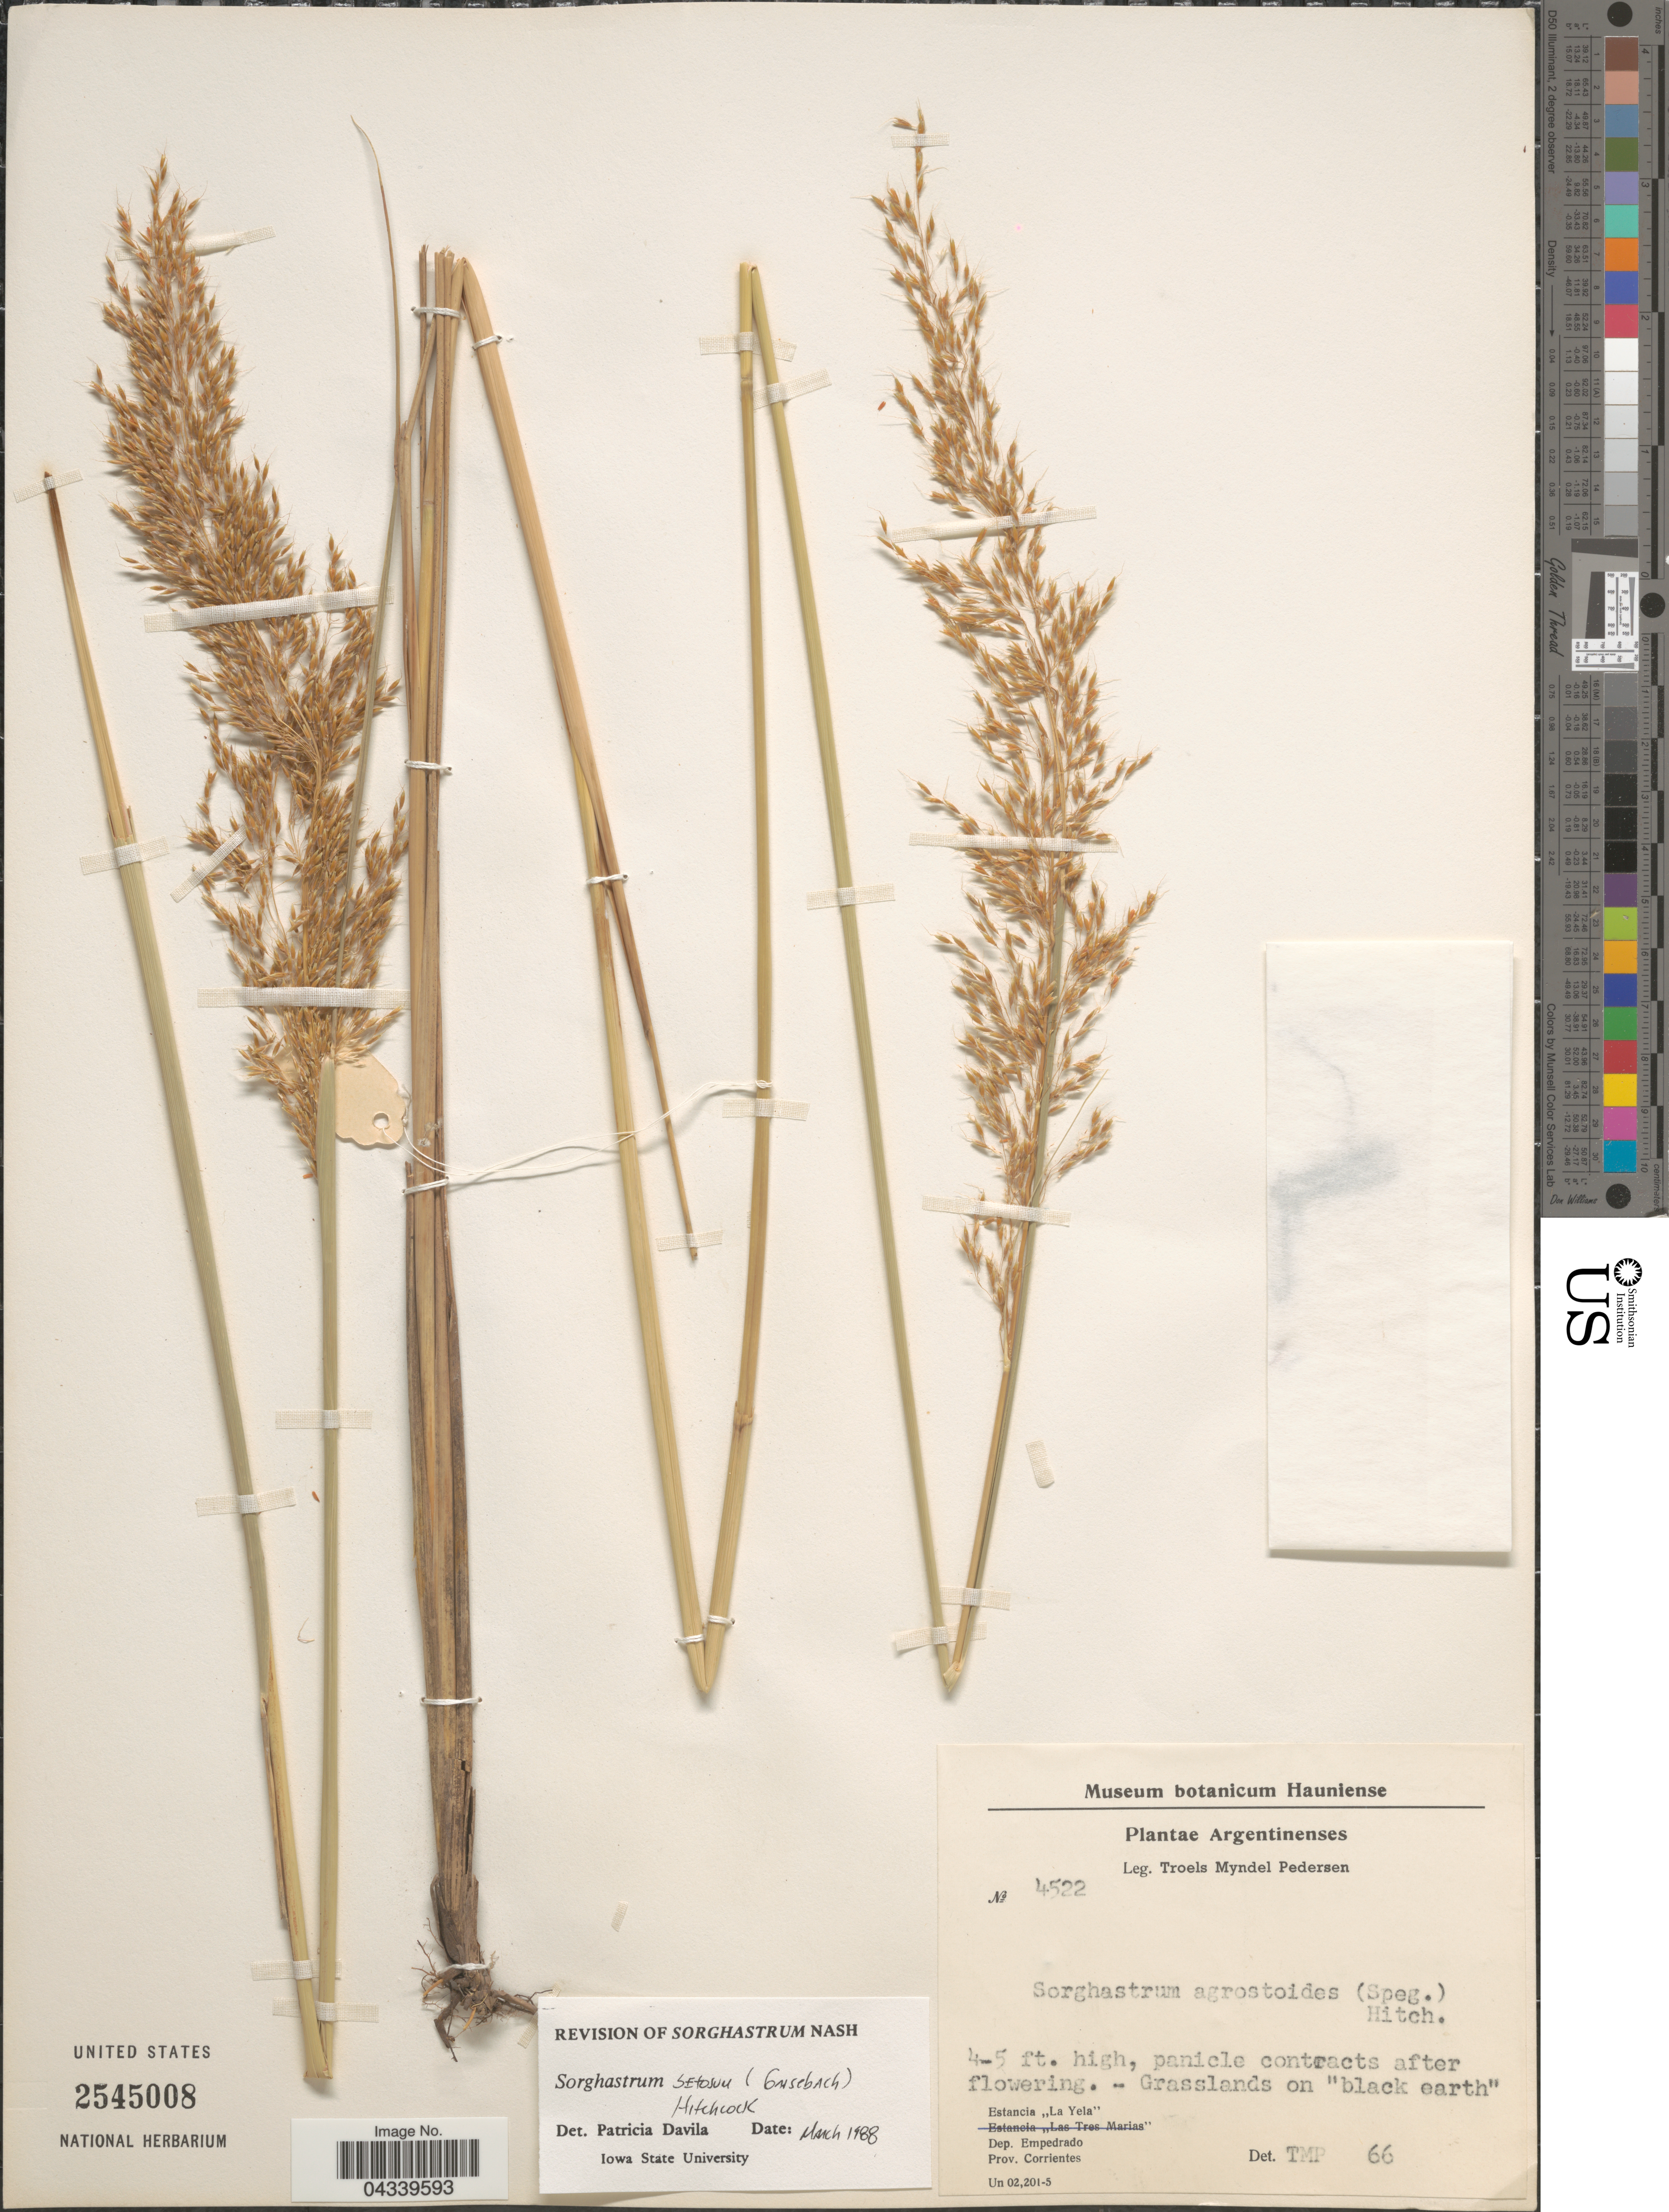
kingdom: Plantae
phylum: Tracheophyta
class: Liliopsida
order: Poales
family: Poaceae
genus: Sorghastrum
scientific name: Sorghastrum setosum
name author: (Griseb.) Hitchc.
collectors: T. Pederson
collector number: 4522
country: Argentina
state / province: Corrientes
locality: Estancia "La Yela". Dep. Empedrado.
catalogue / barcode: US 2545008